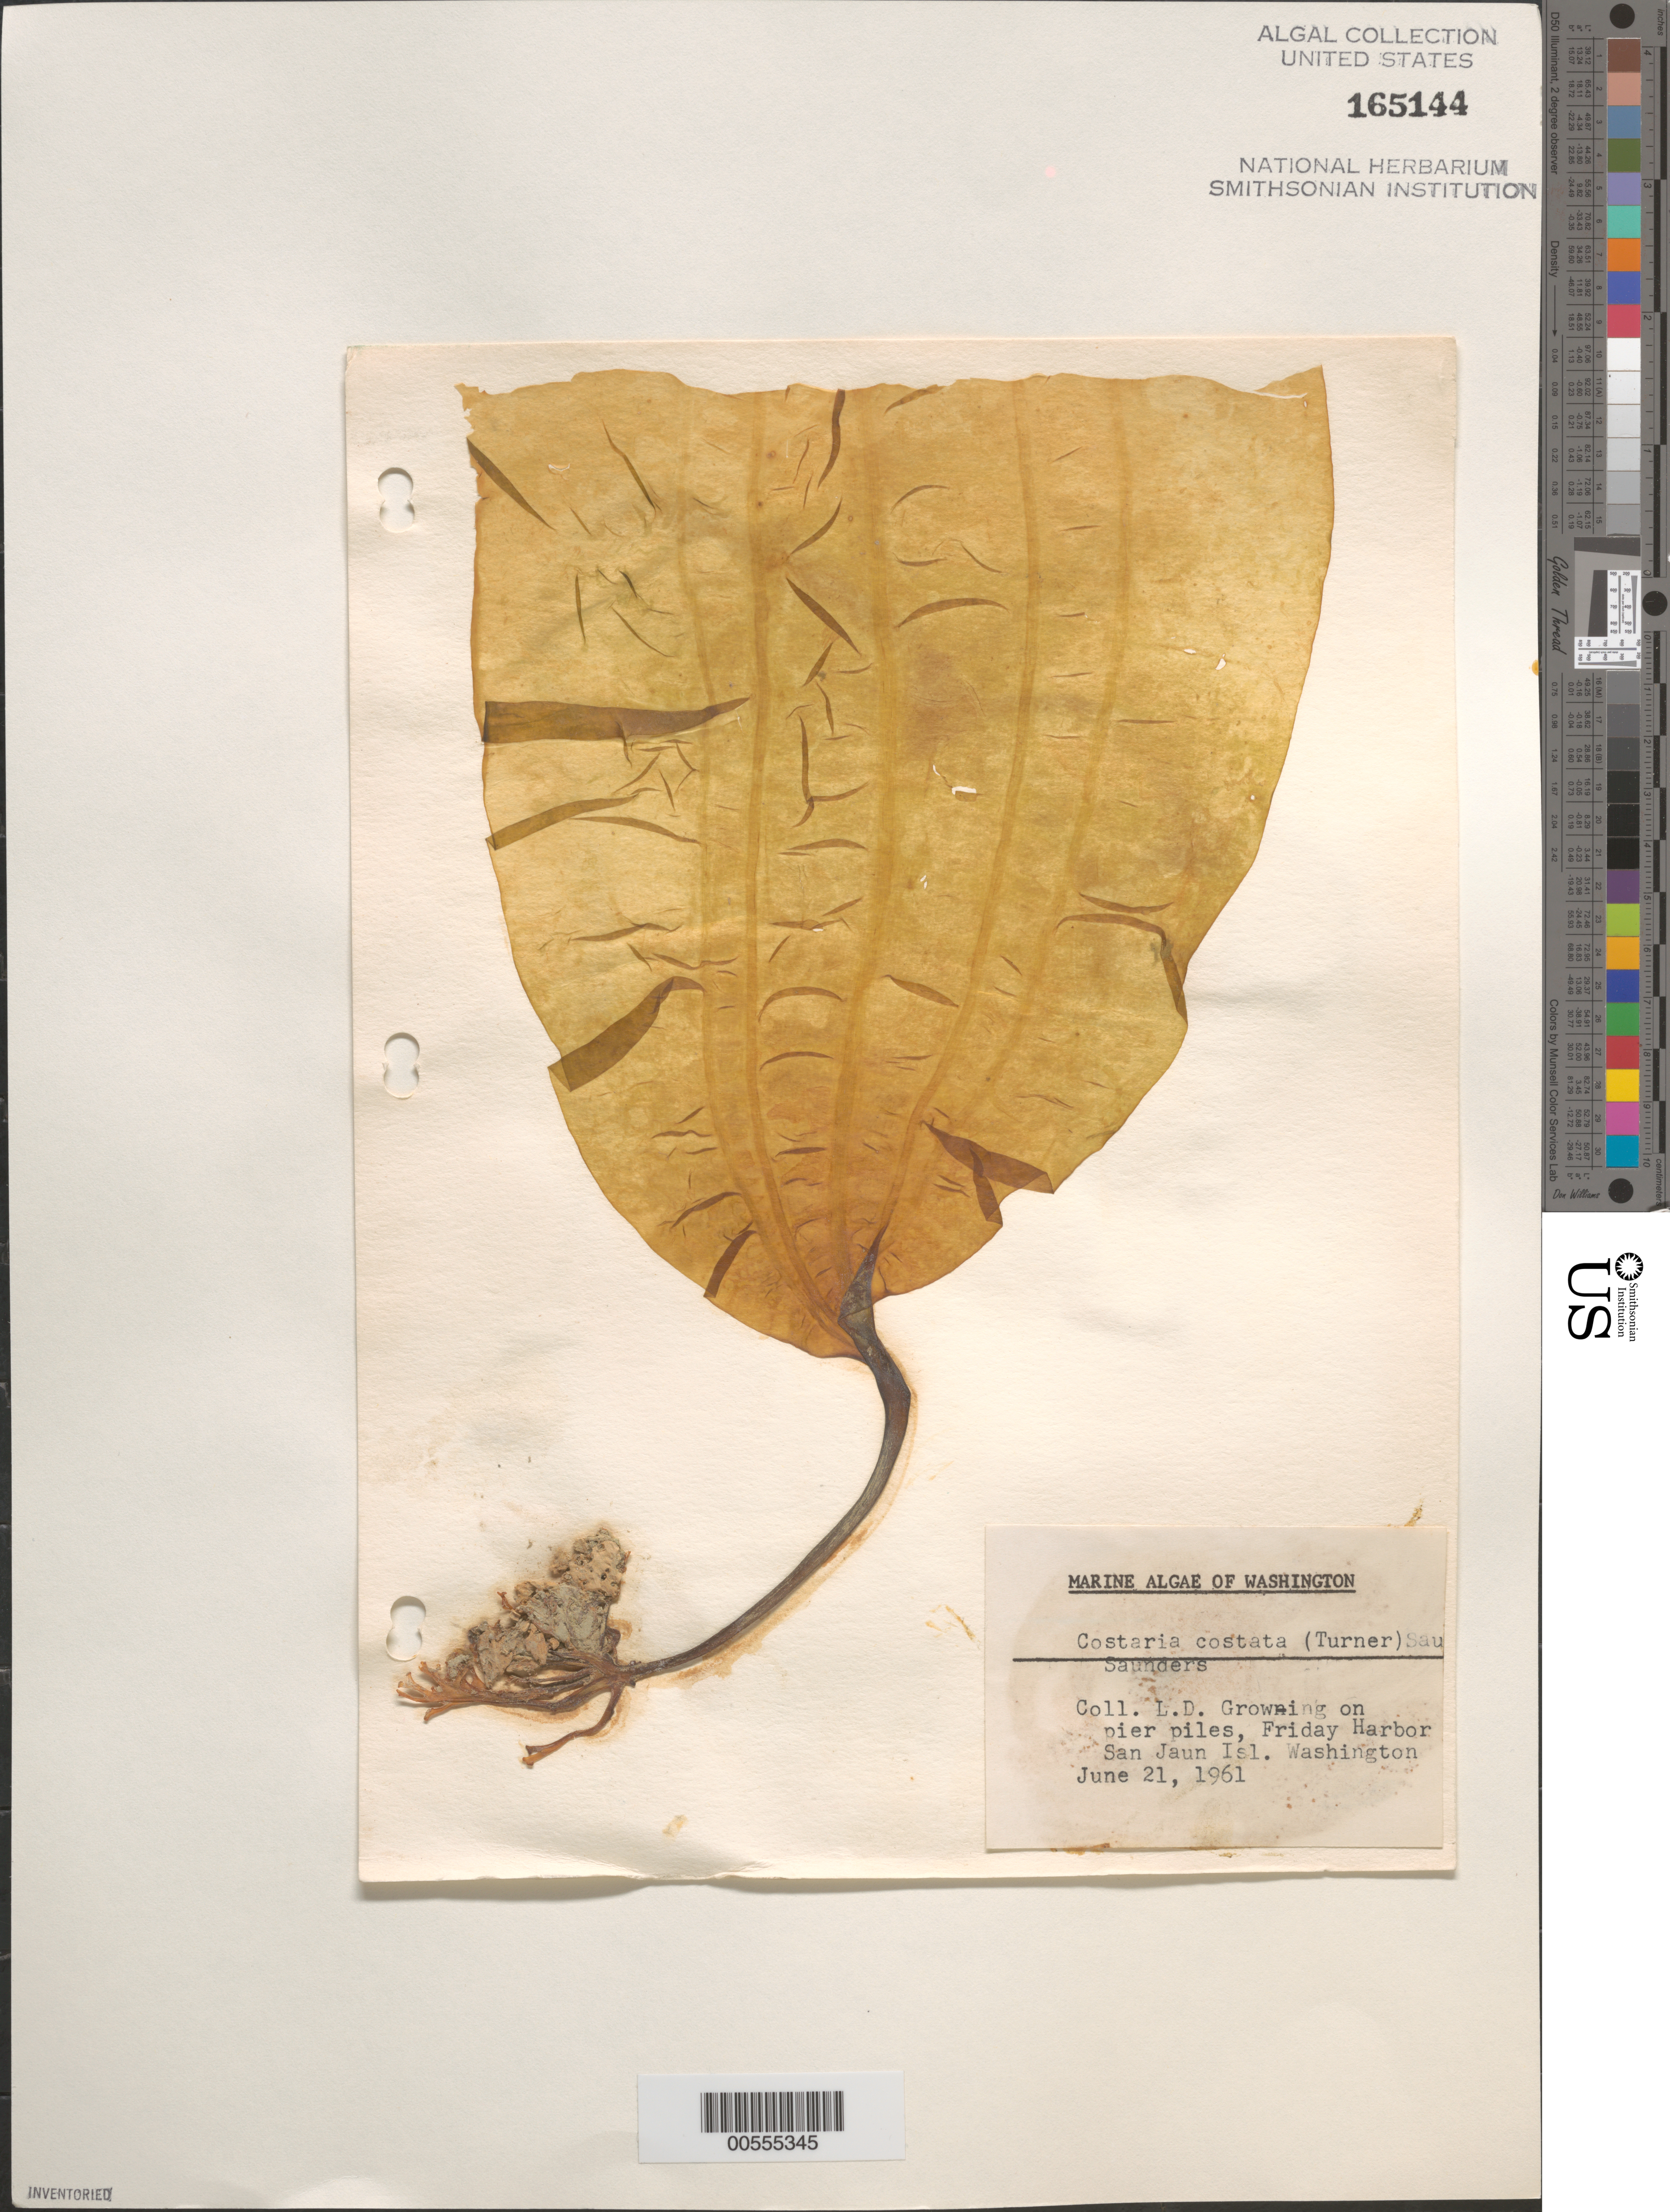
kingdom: Chromista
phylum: Ochrophyta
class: Phaeophyceae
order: Laminariales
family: Costariaceae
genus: Costaria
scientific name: Costaria costata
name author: (C. Agardh) D.A. Saunders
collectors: L. Druehl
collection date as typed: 21 Jun 1961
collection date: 1961-06-21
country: United States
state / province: Washington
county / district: San Juan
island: San Juan Island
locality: Friday Harbor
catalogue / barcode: US 165144